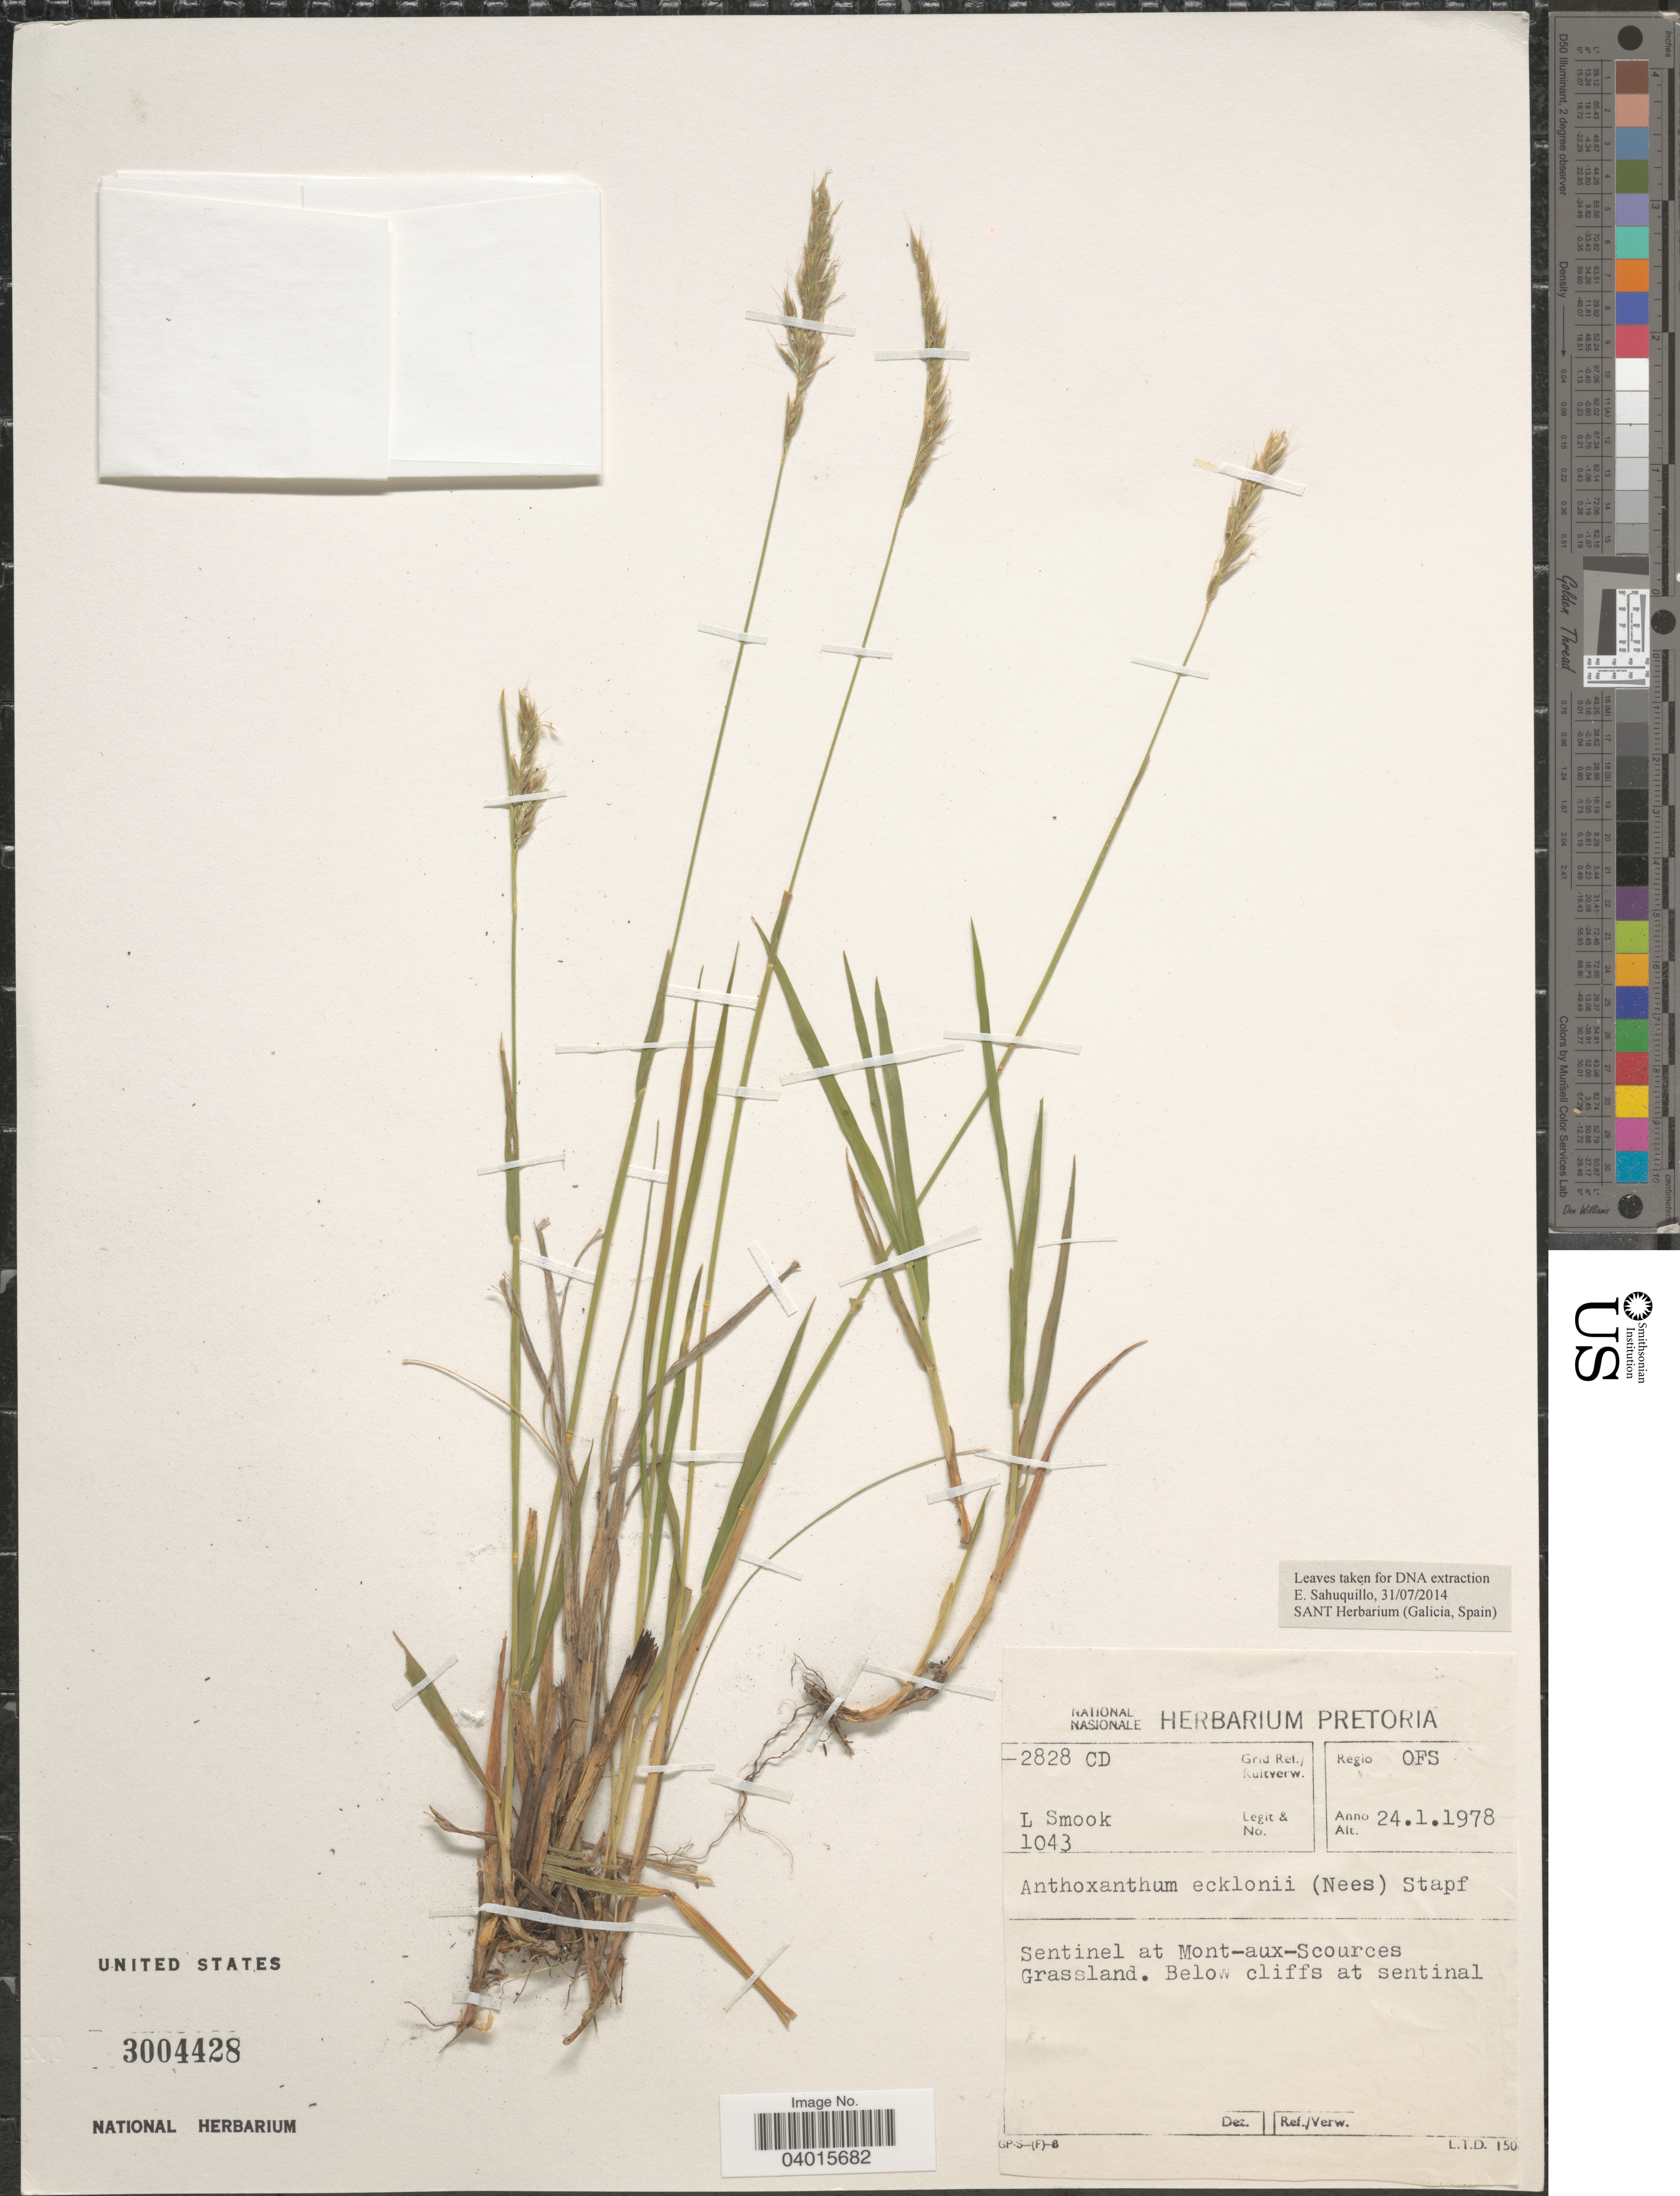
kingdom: Plantae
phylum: Tracheophyta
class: Liliopsida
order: Poales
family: Poaceae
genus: Anthoxanthum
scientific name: Anthoxanthum odoratum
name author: L.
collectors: L. Smook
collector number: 1043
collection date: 1978-01-24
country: South Africa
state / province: Free State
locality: Grid Ref./Ruitverw. 2828CD. Regio OFS. Sentinel at Mont-aux-Scources Grassland. Below cliffs at sentinel.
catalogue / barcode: US 3004428